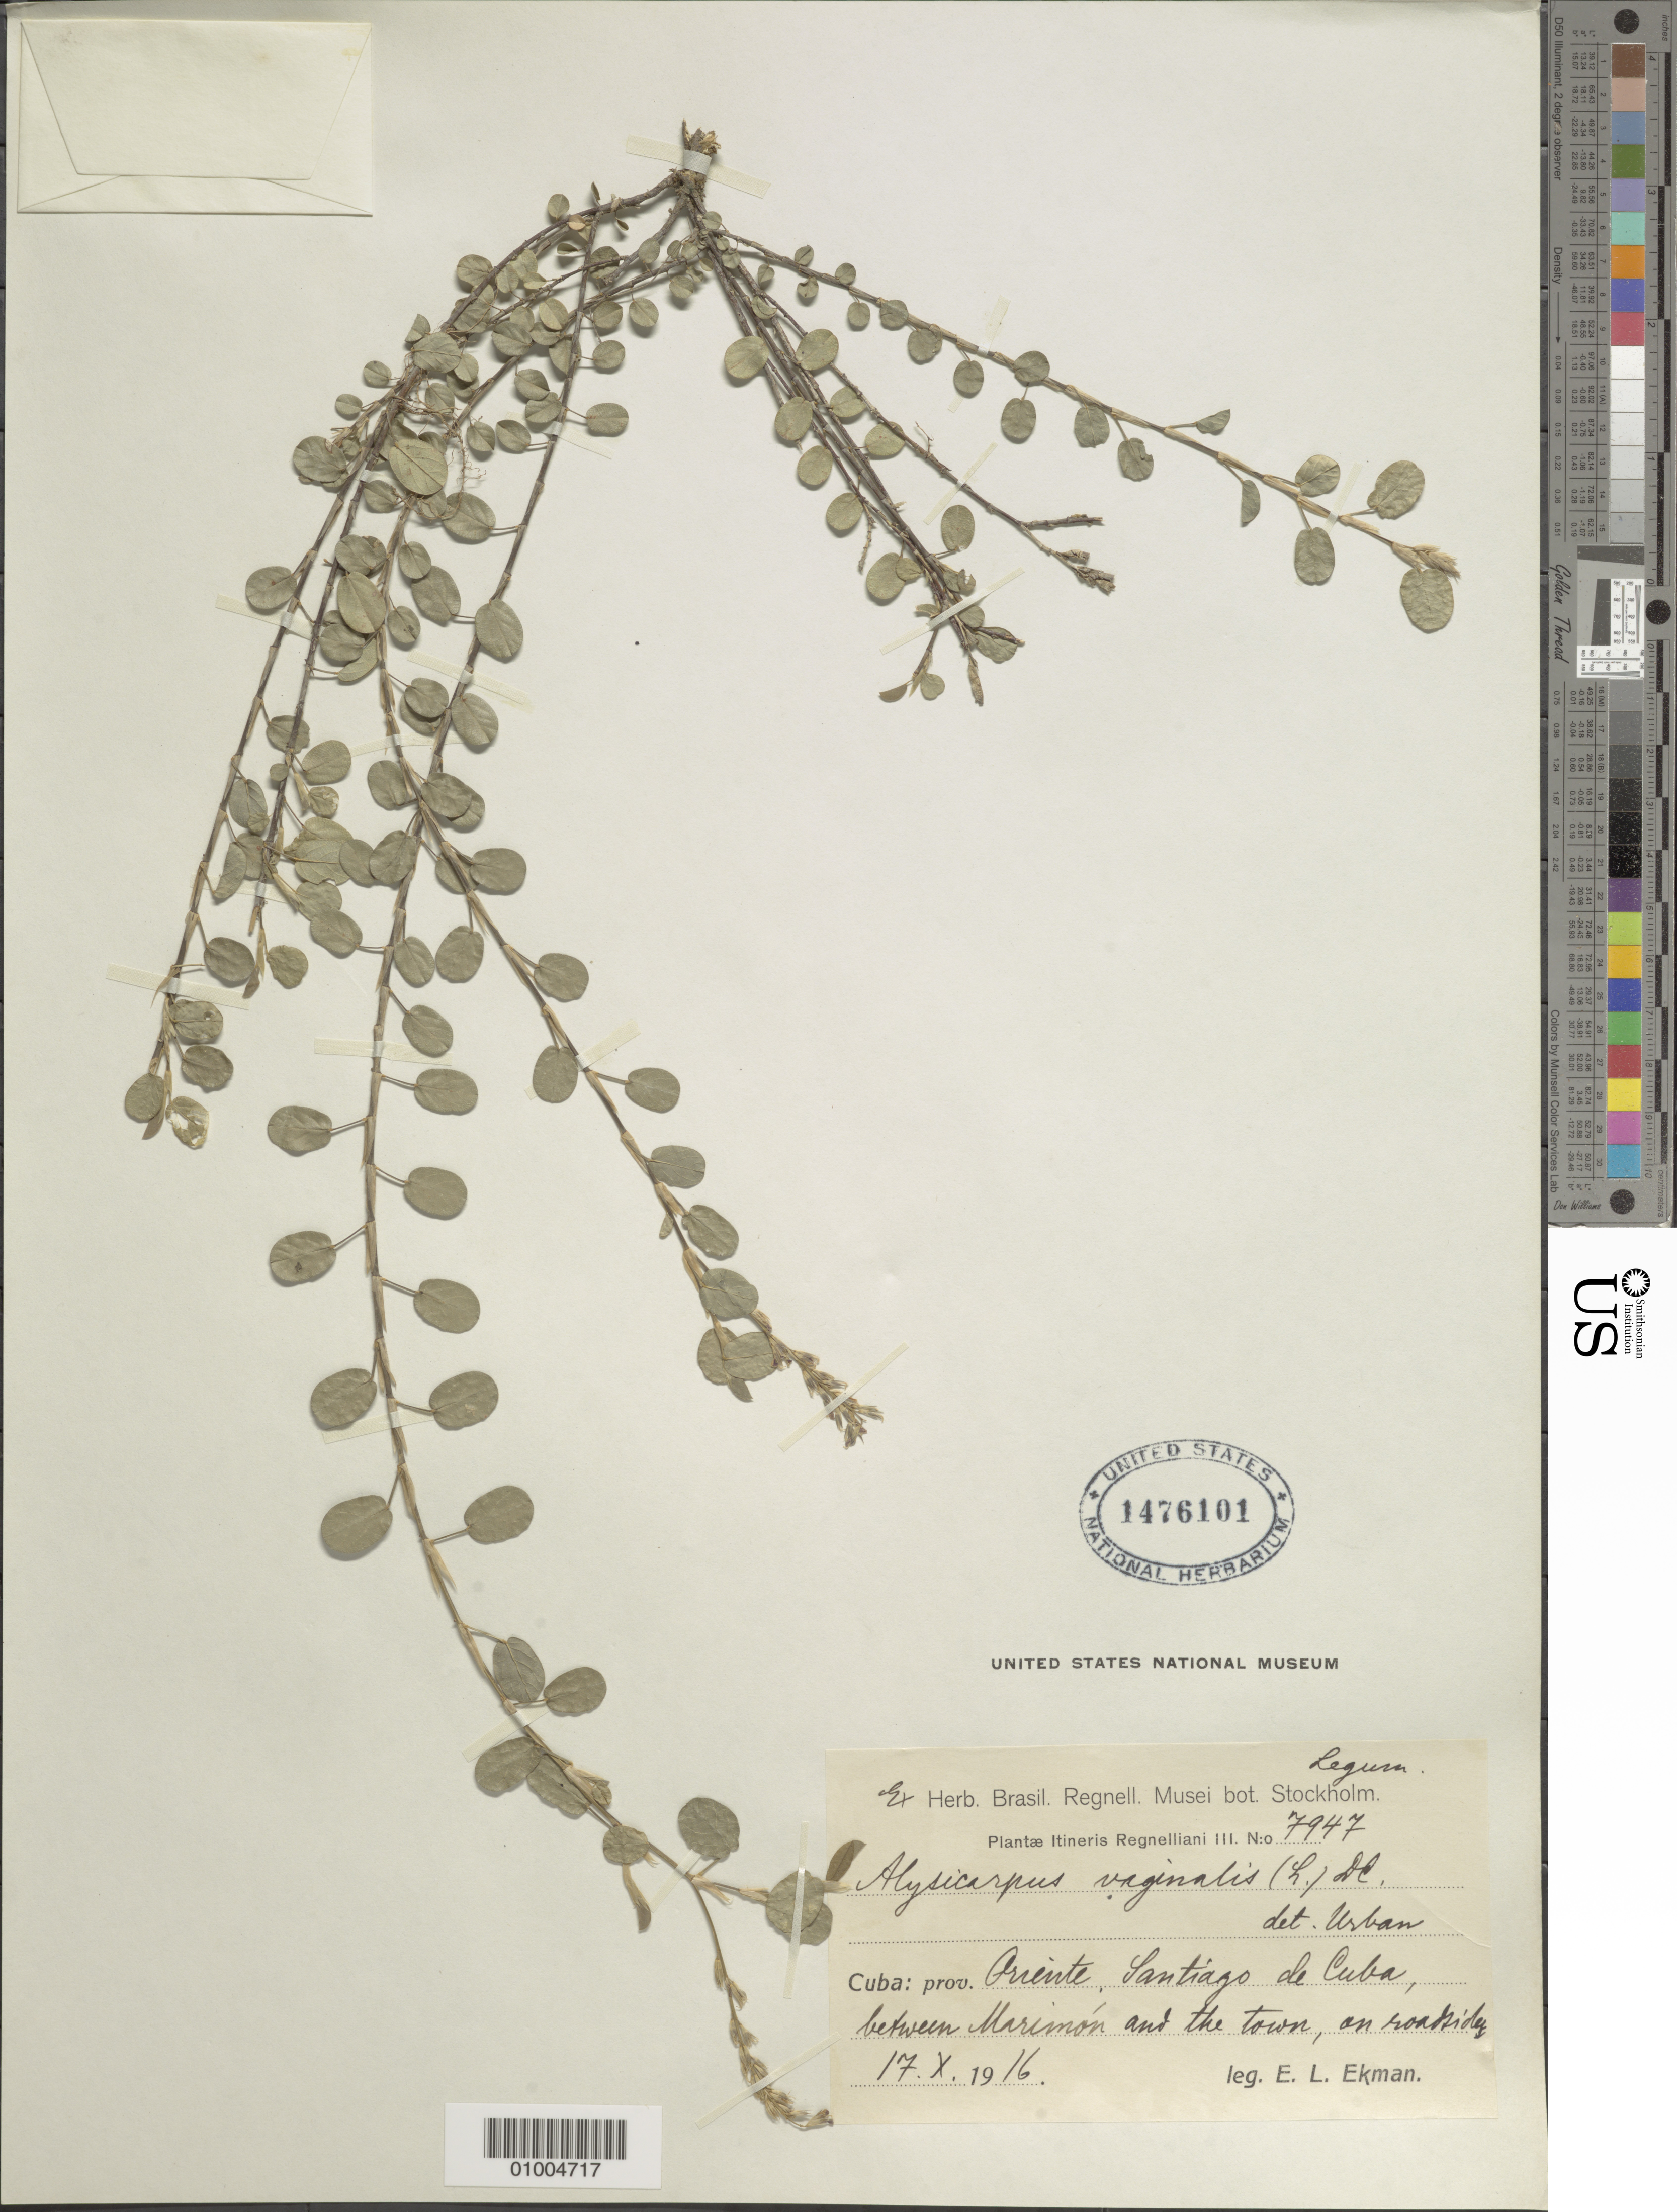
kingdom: Plantae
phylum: Tracheophyta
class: Magnoliopsida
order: Fabales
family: Fabaceae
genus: Alysicarpus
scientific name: Alysicarpus vaginalis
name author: (L.) DC.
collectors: E. L. Ekman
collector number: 7977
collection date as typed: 17 Oct 1916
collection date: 1916-10-17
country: Cuba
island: Cuba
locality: Oriente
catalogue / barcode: US 1476101